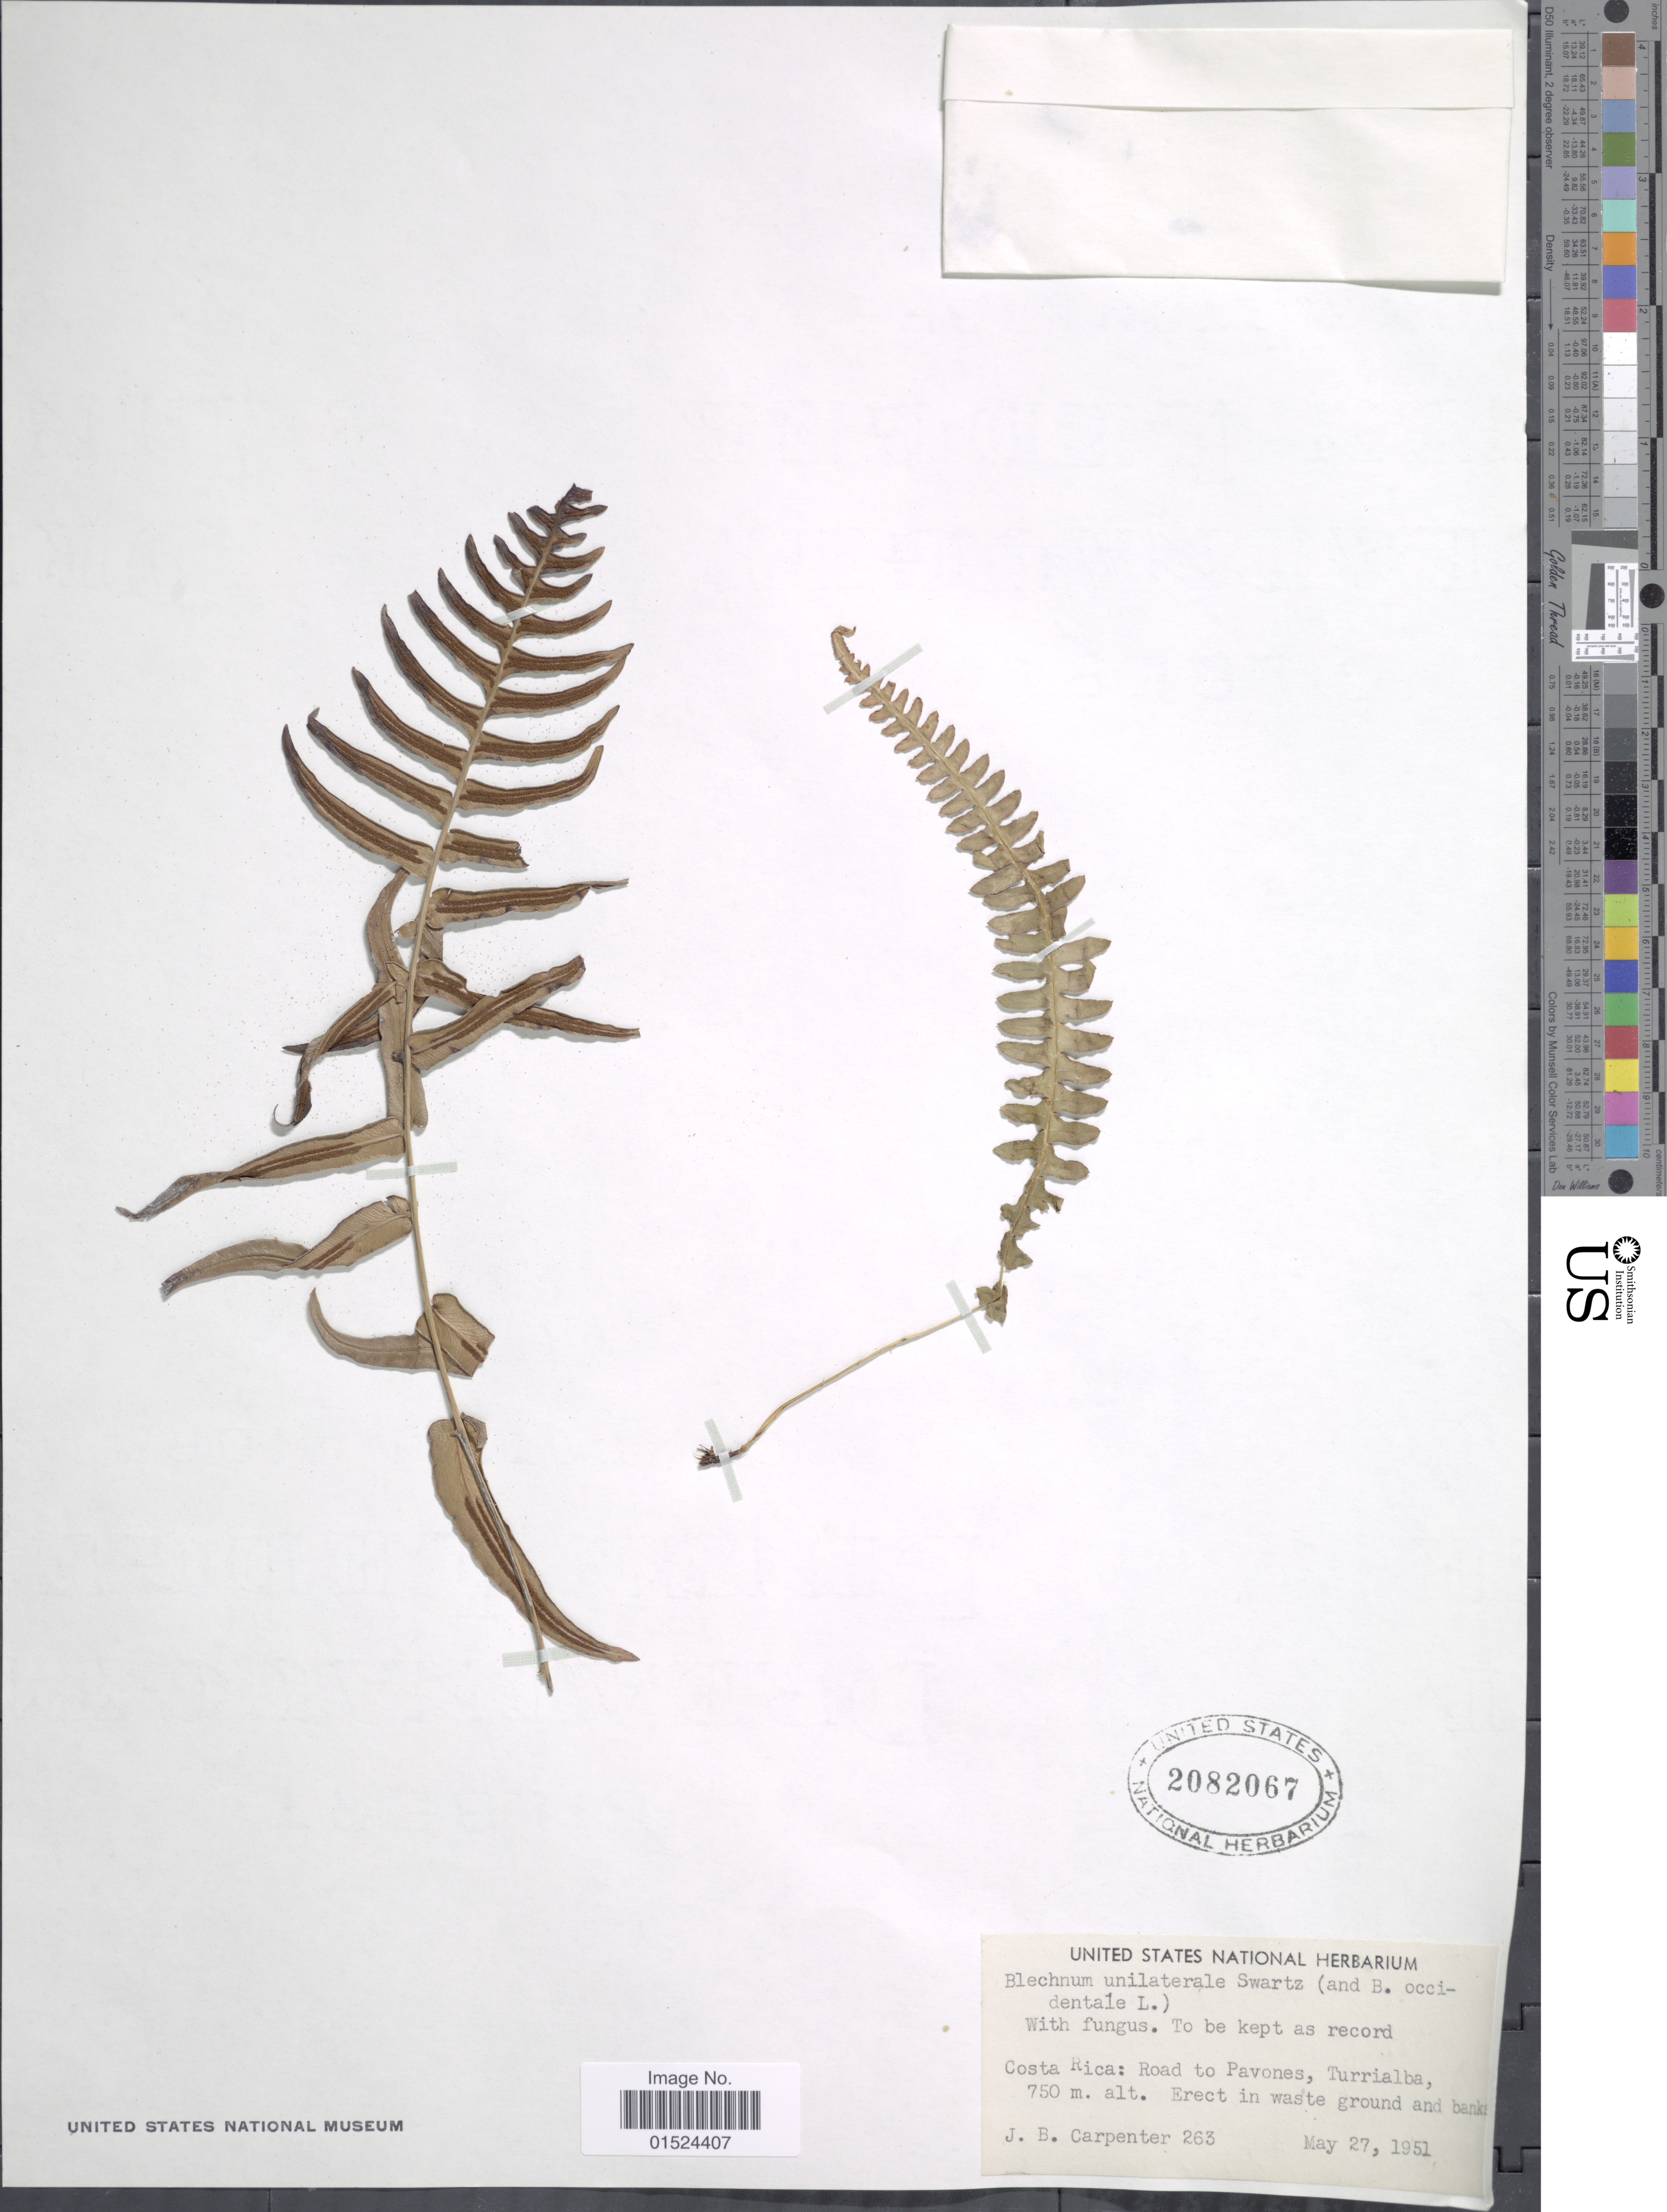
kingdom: Plantae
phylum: Tracheophyta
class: Polypodiopsida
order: Polypodiales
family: Blechnaceae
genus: Blechnum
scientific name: Blechnum polypodioides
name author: Raddi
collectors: J. Carpenter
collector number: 263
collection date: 1951-05-27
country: Costa Rica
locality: Road to Pavones, Turrialba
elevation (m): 750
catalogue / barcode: US 2082067